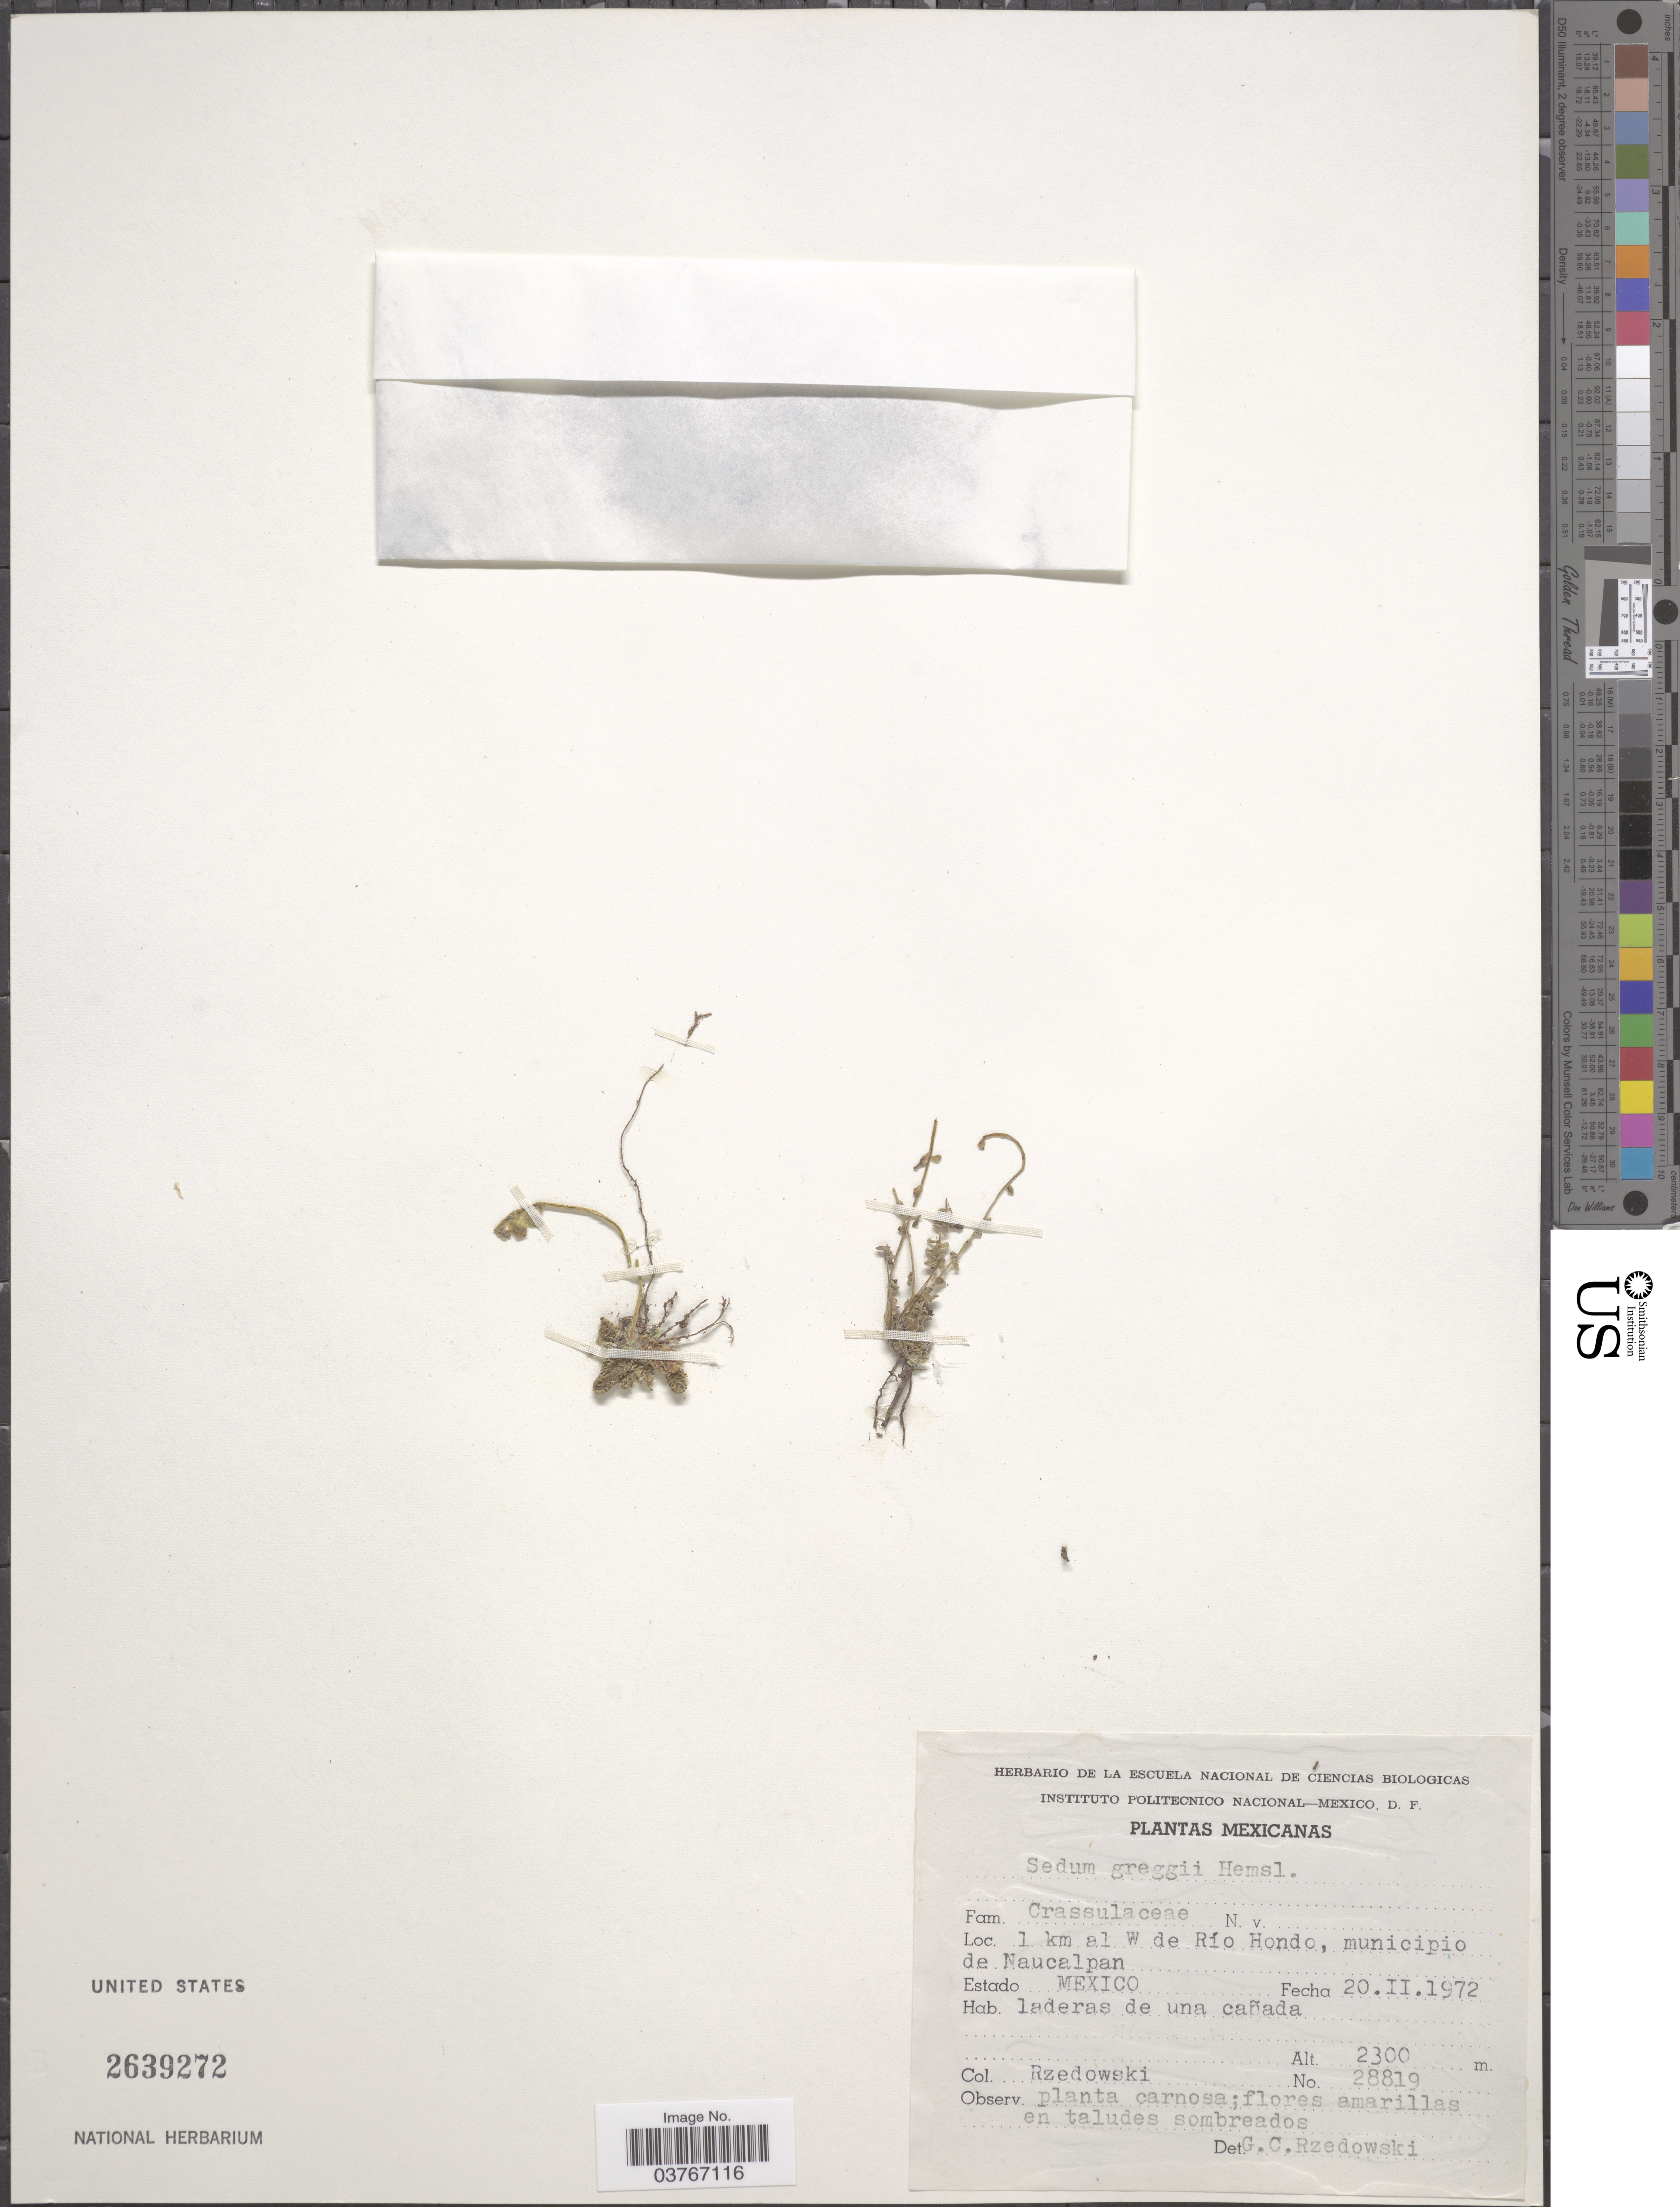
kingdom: Plantae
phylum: Tracheophyta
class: Magnoliopsida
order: Saxifragales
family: Crassulaceae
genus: Sedum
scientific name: Sedum greggii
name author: Hemsl.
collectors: Rzedowski, --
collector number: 28819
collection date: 1972-02-20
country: Mexico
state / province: México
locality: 1 km al W de Río Hondo, municipio de Naucalpan.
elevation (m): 2300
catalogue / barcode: US 2639272